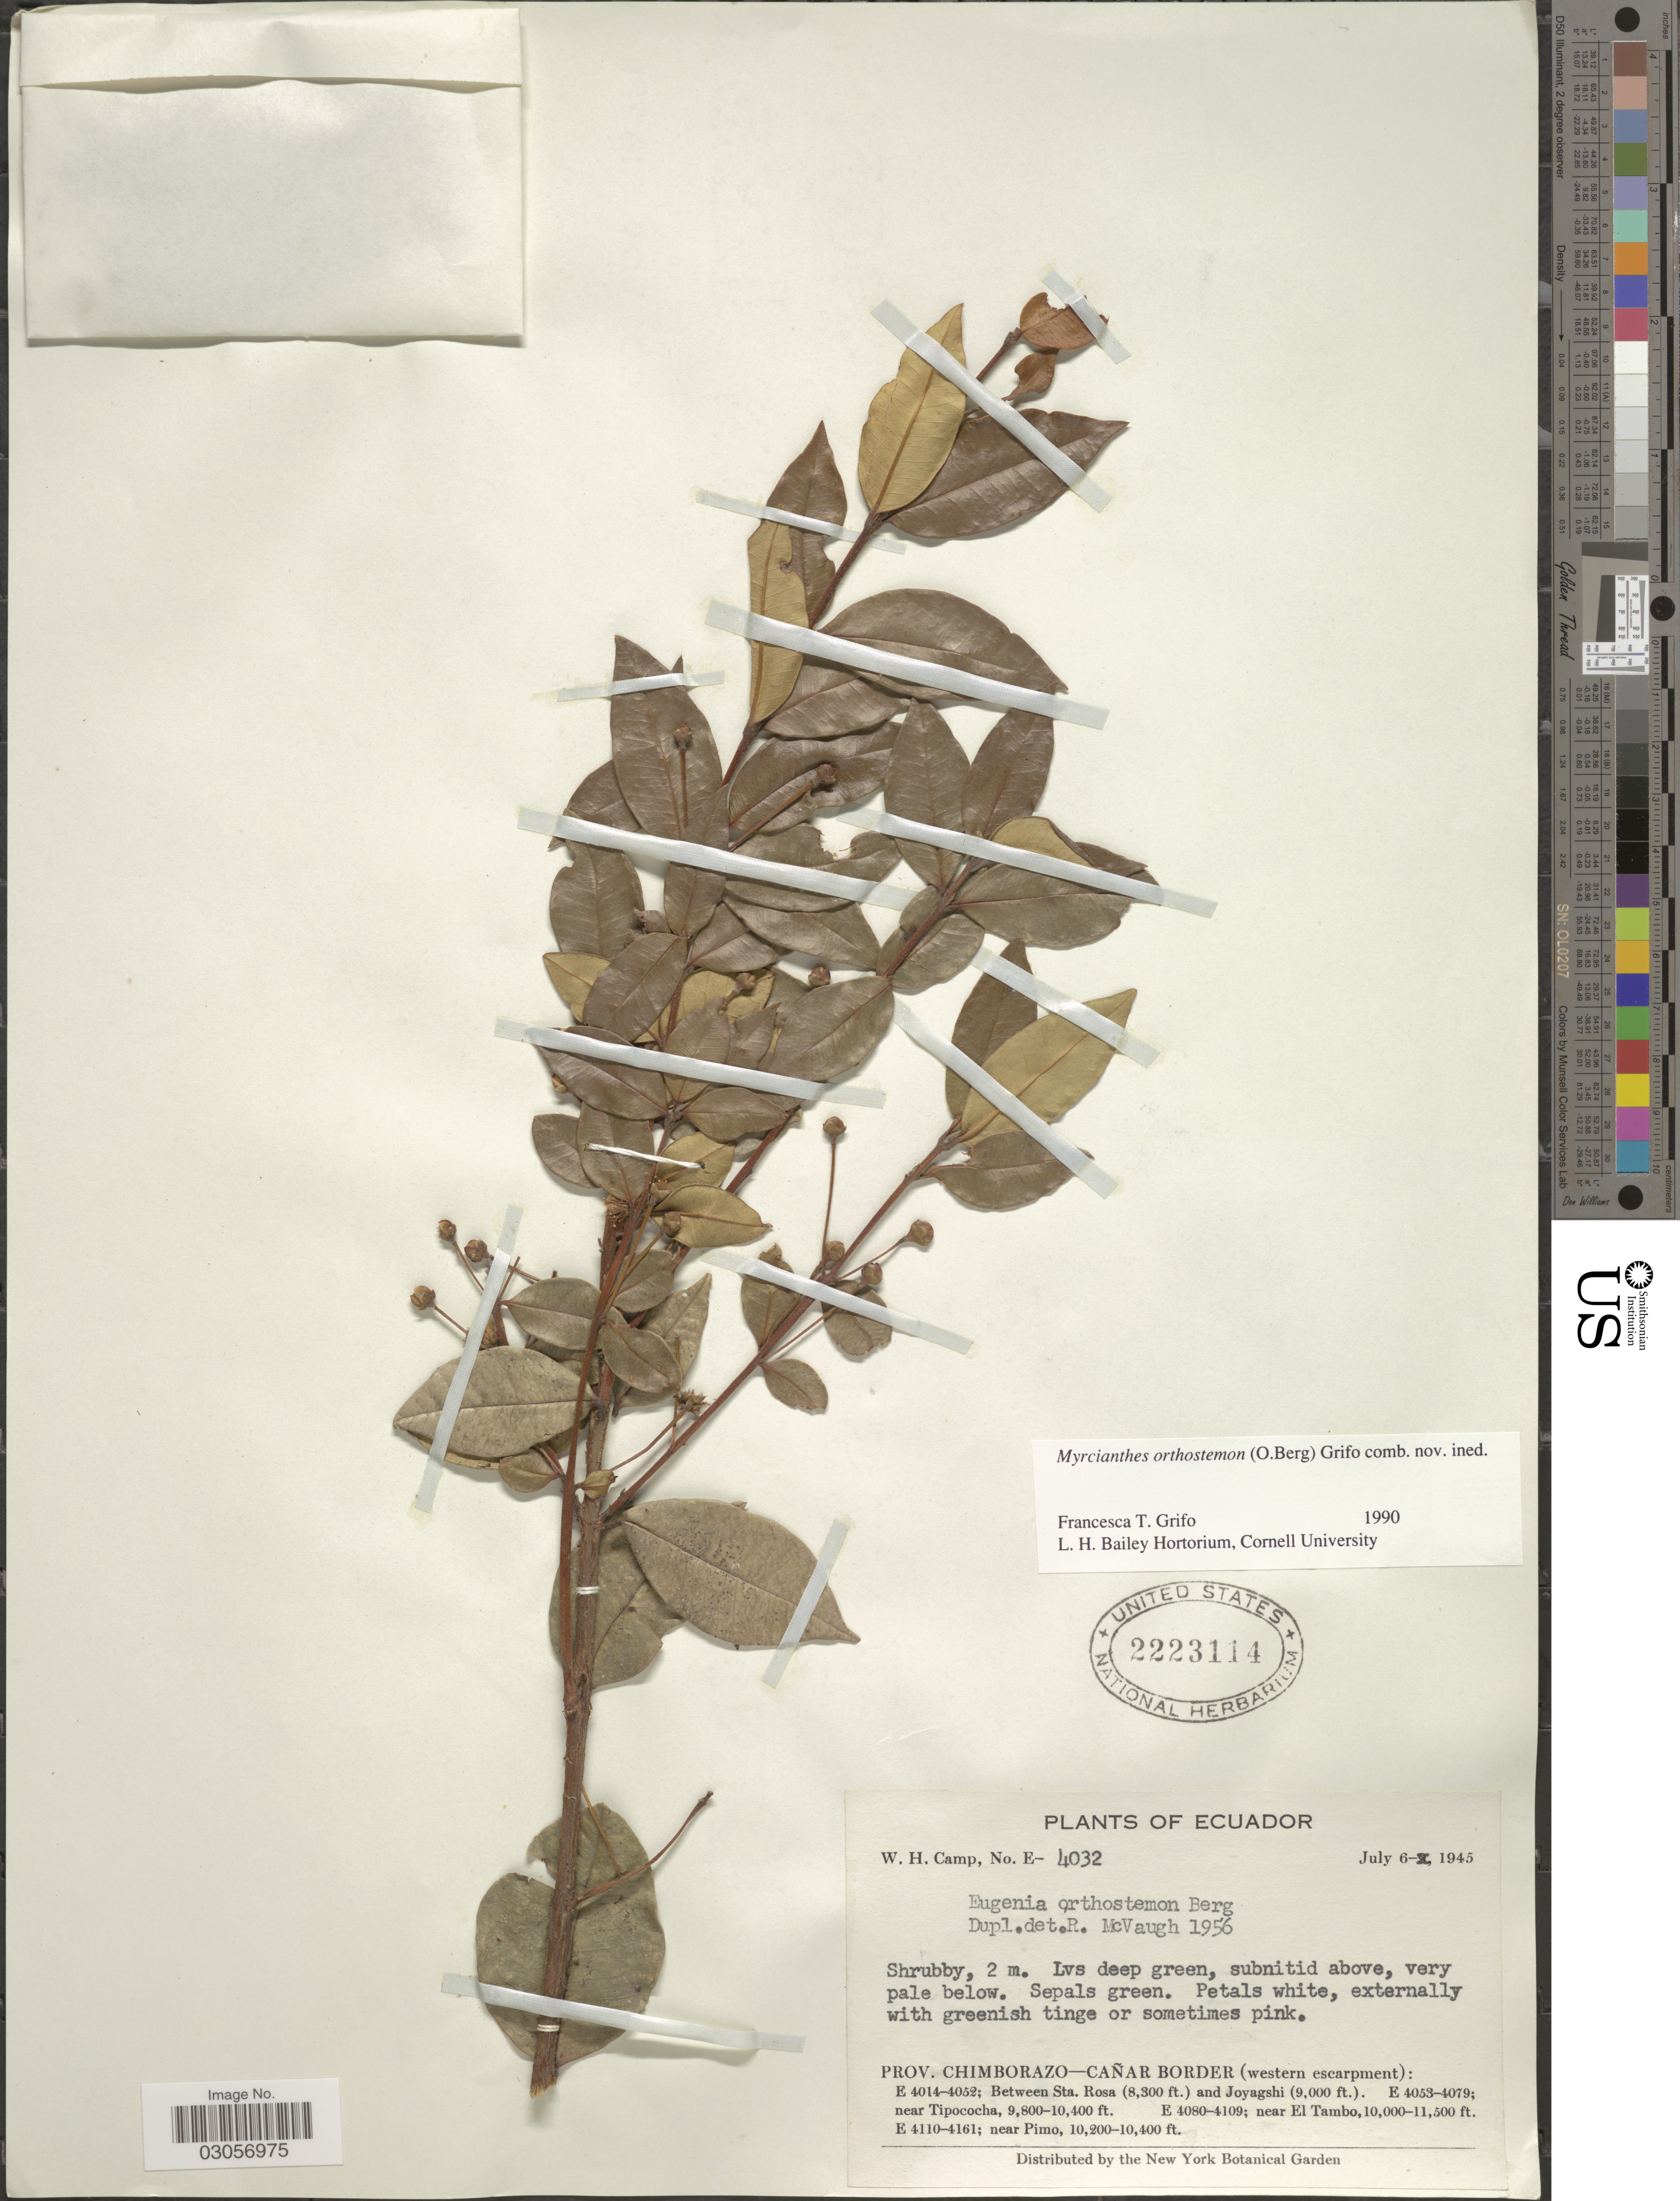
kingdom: Plantae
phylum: Tracheophyta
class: Magnoliopsida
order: Myrtales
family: Myrtaceae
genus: Myrcianthes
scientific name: Myrcianthes orthostemon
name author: (O. Berg) Grifo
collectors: W. H. Camp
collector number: E-4032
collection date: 1945-07-06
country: Ecuador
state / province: Chimborazo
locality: Prov. Chimborazo-Cañar Border (western escarpment): Between Sta. Rosa and Joyagshi.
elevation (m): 2530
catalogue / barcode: US 2223114